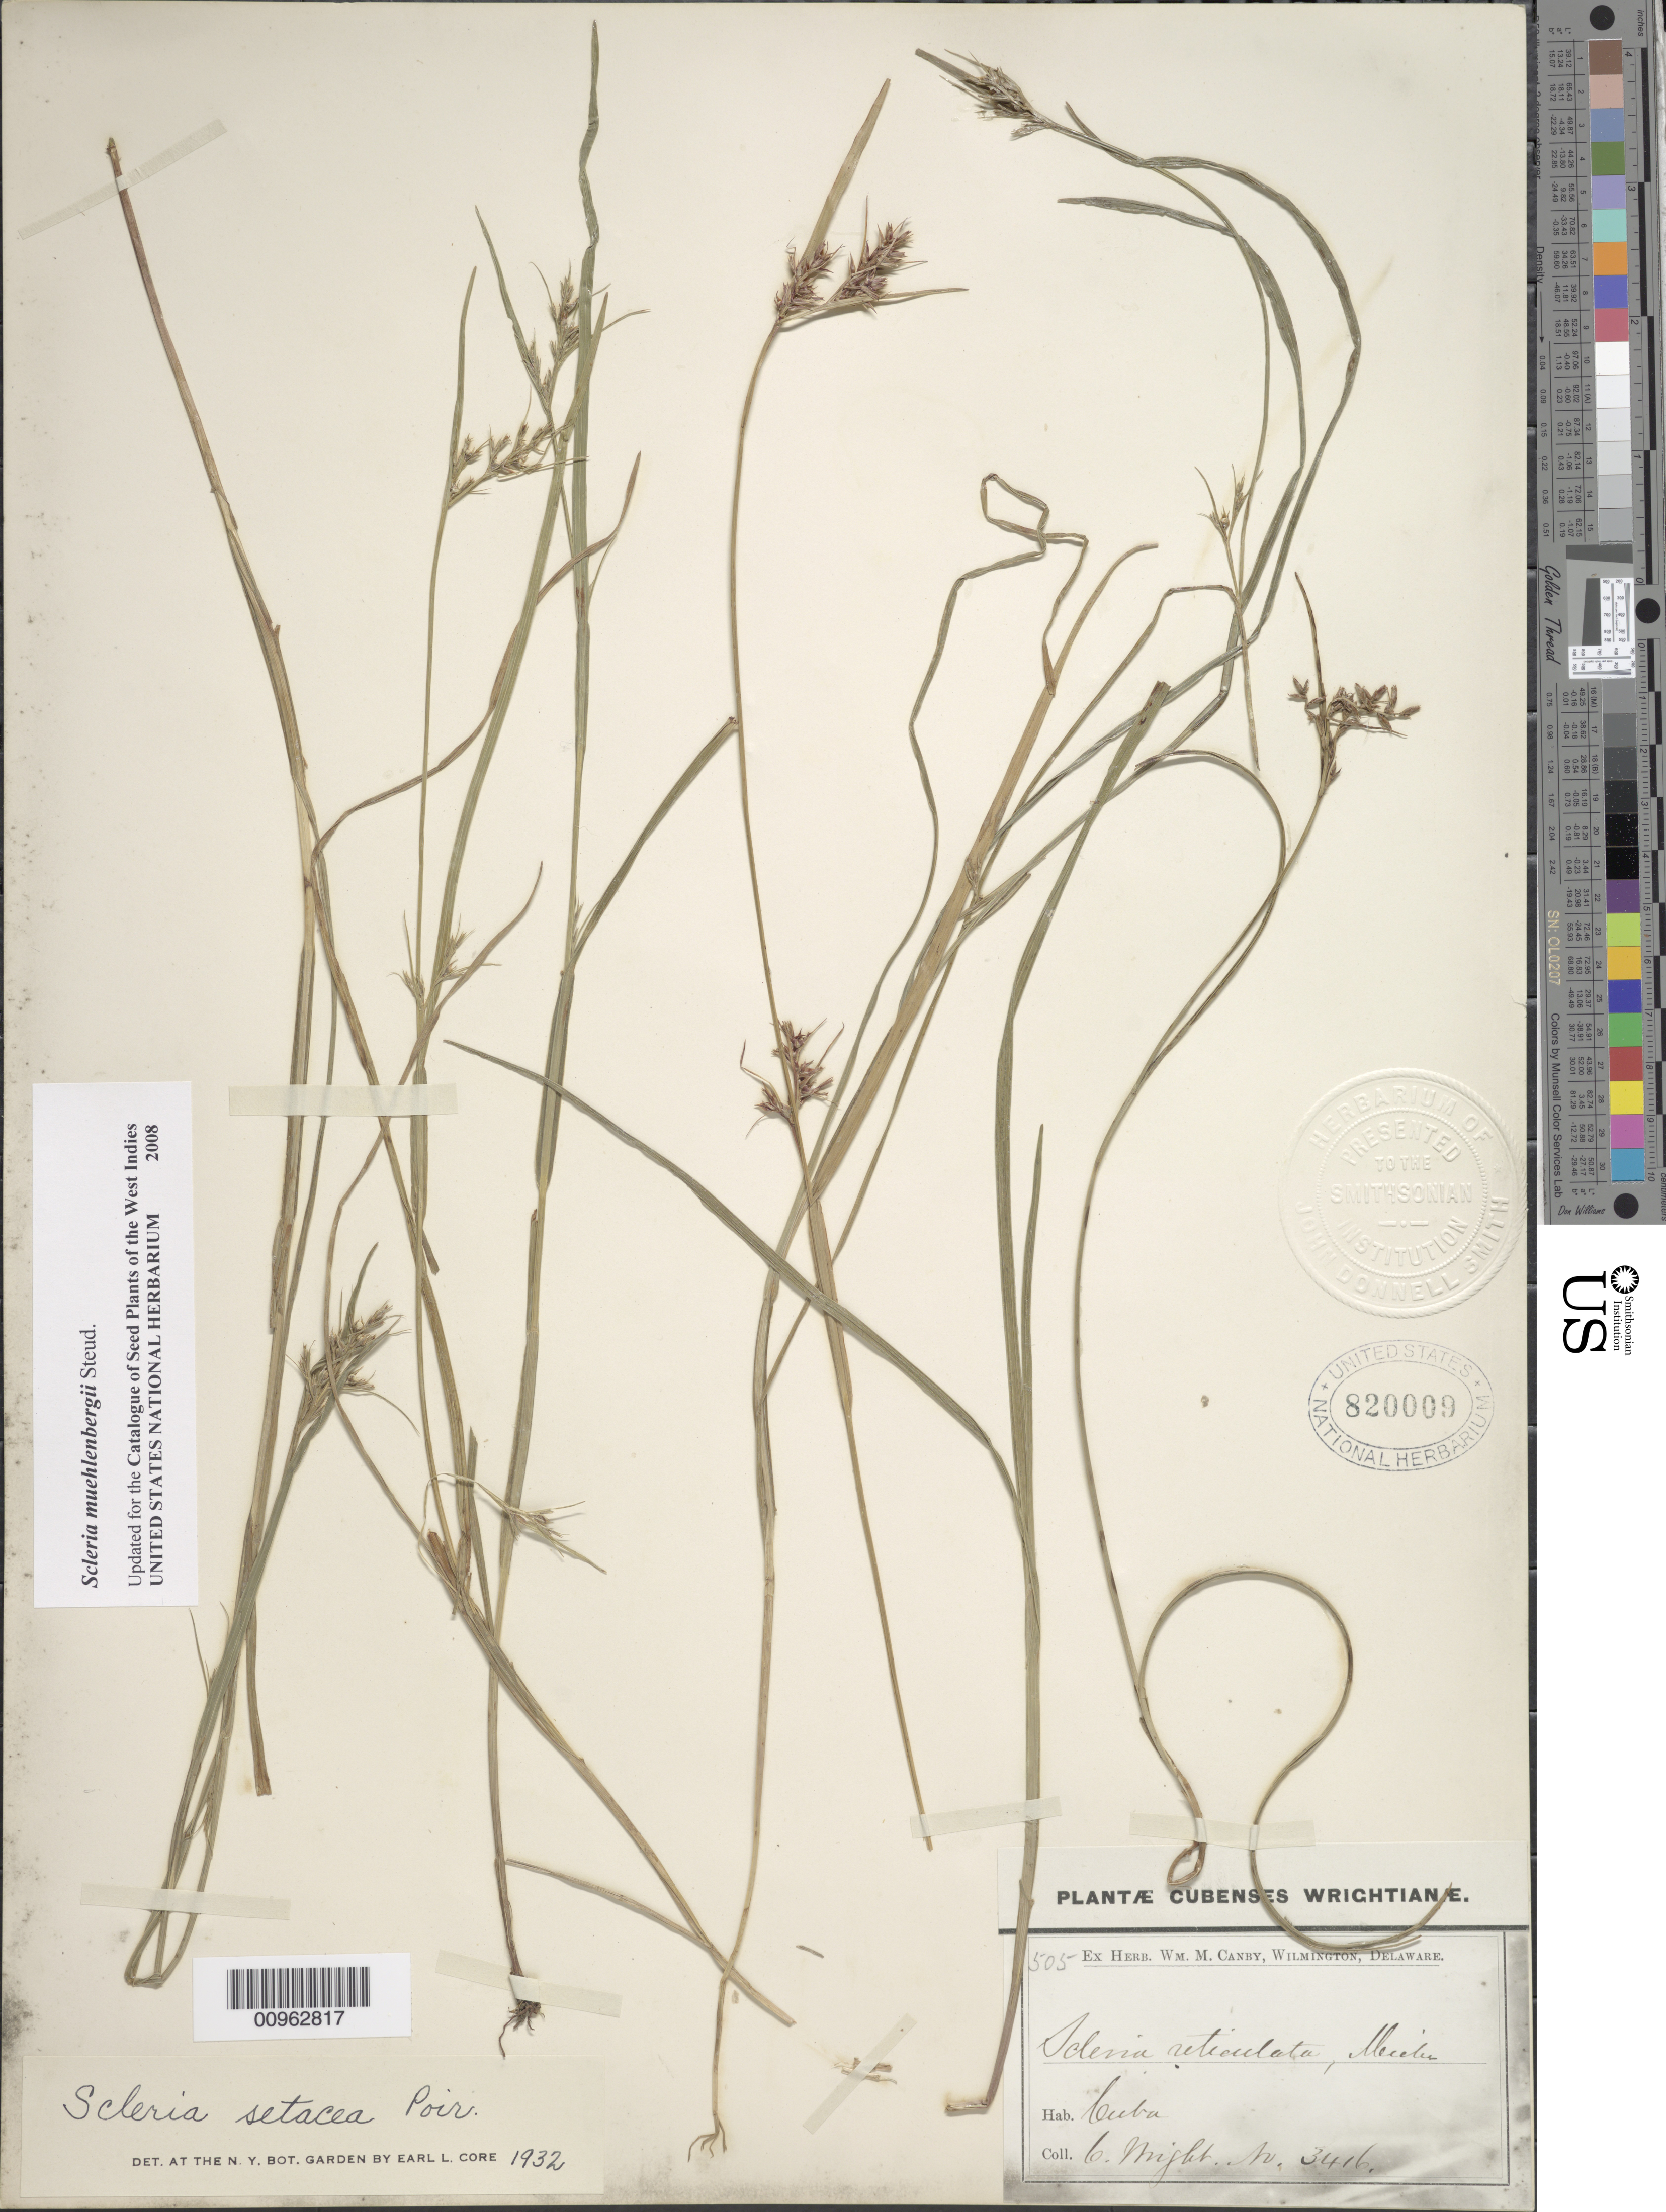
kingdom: Plantae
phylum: Tracheophyta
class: Liliopsida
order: Poales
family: Cyperaceae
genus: Scleria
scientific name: Scleria muehlenbergii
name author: Steud.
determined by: Strong, M. T., (US), Smithsonian Institution - National Museum of Natural History (UNITED STATES)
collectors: C. Wright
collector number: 3416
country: Cuba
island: Cuba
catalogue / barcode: US 820009